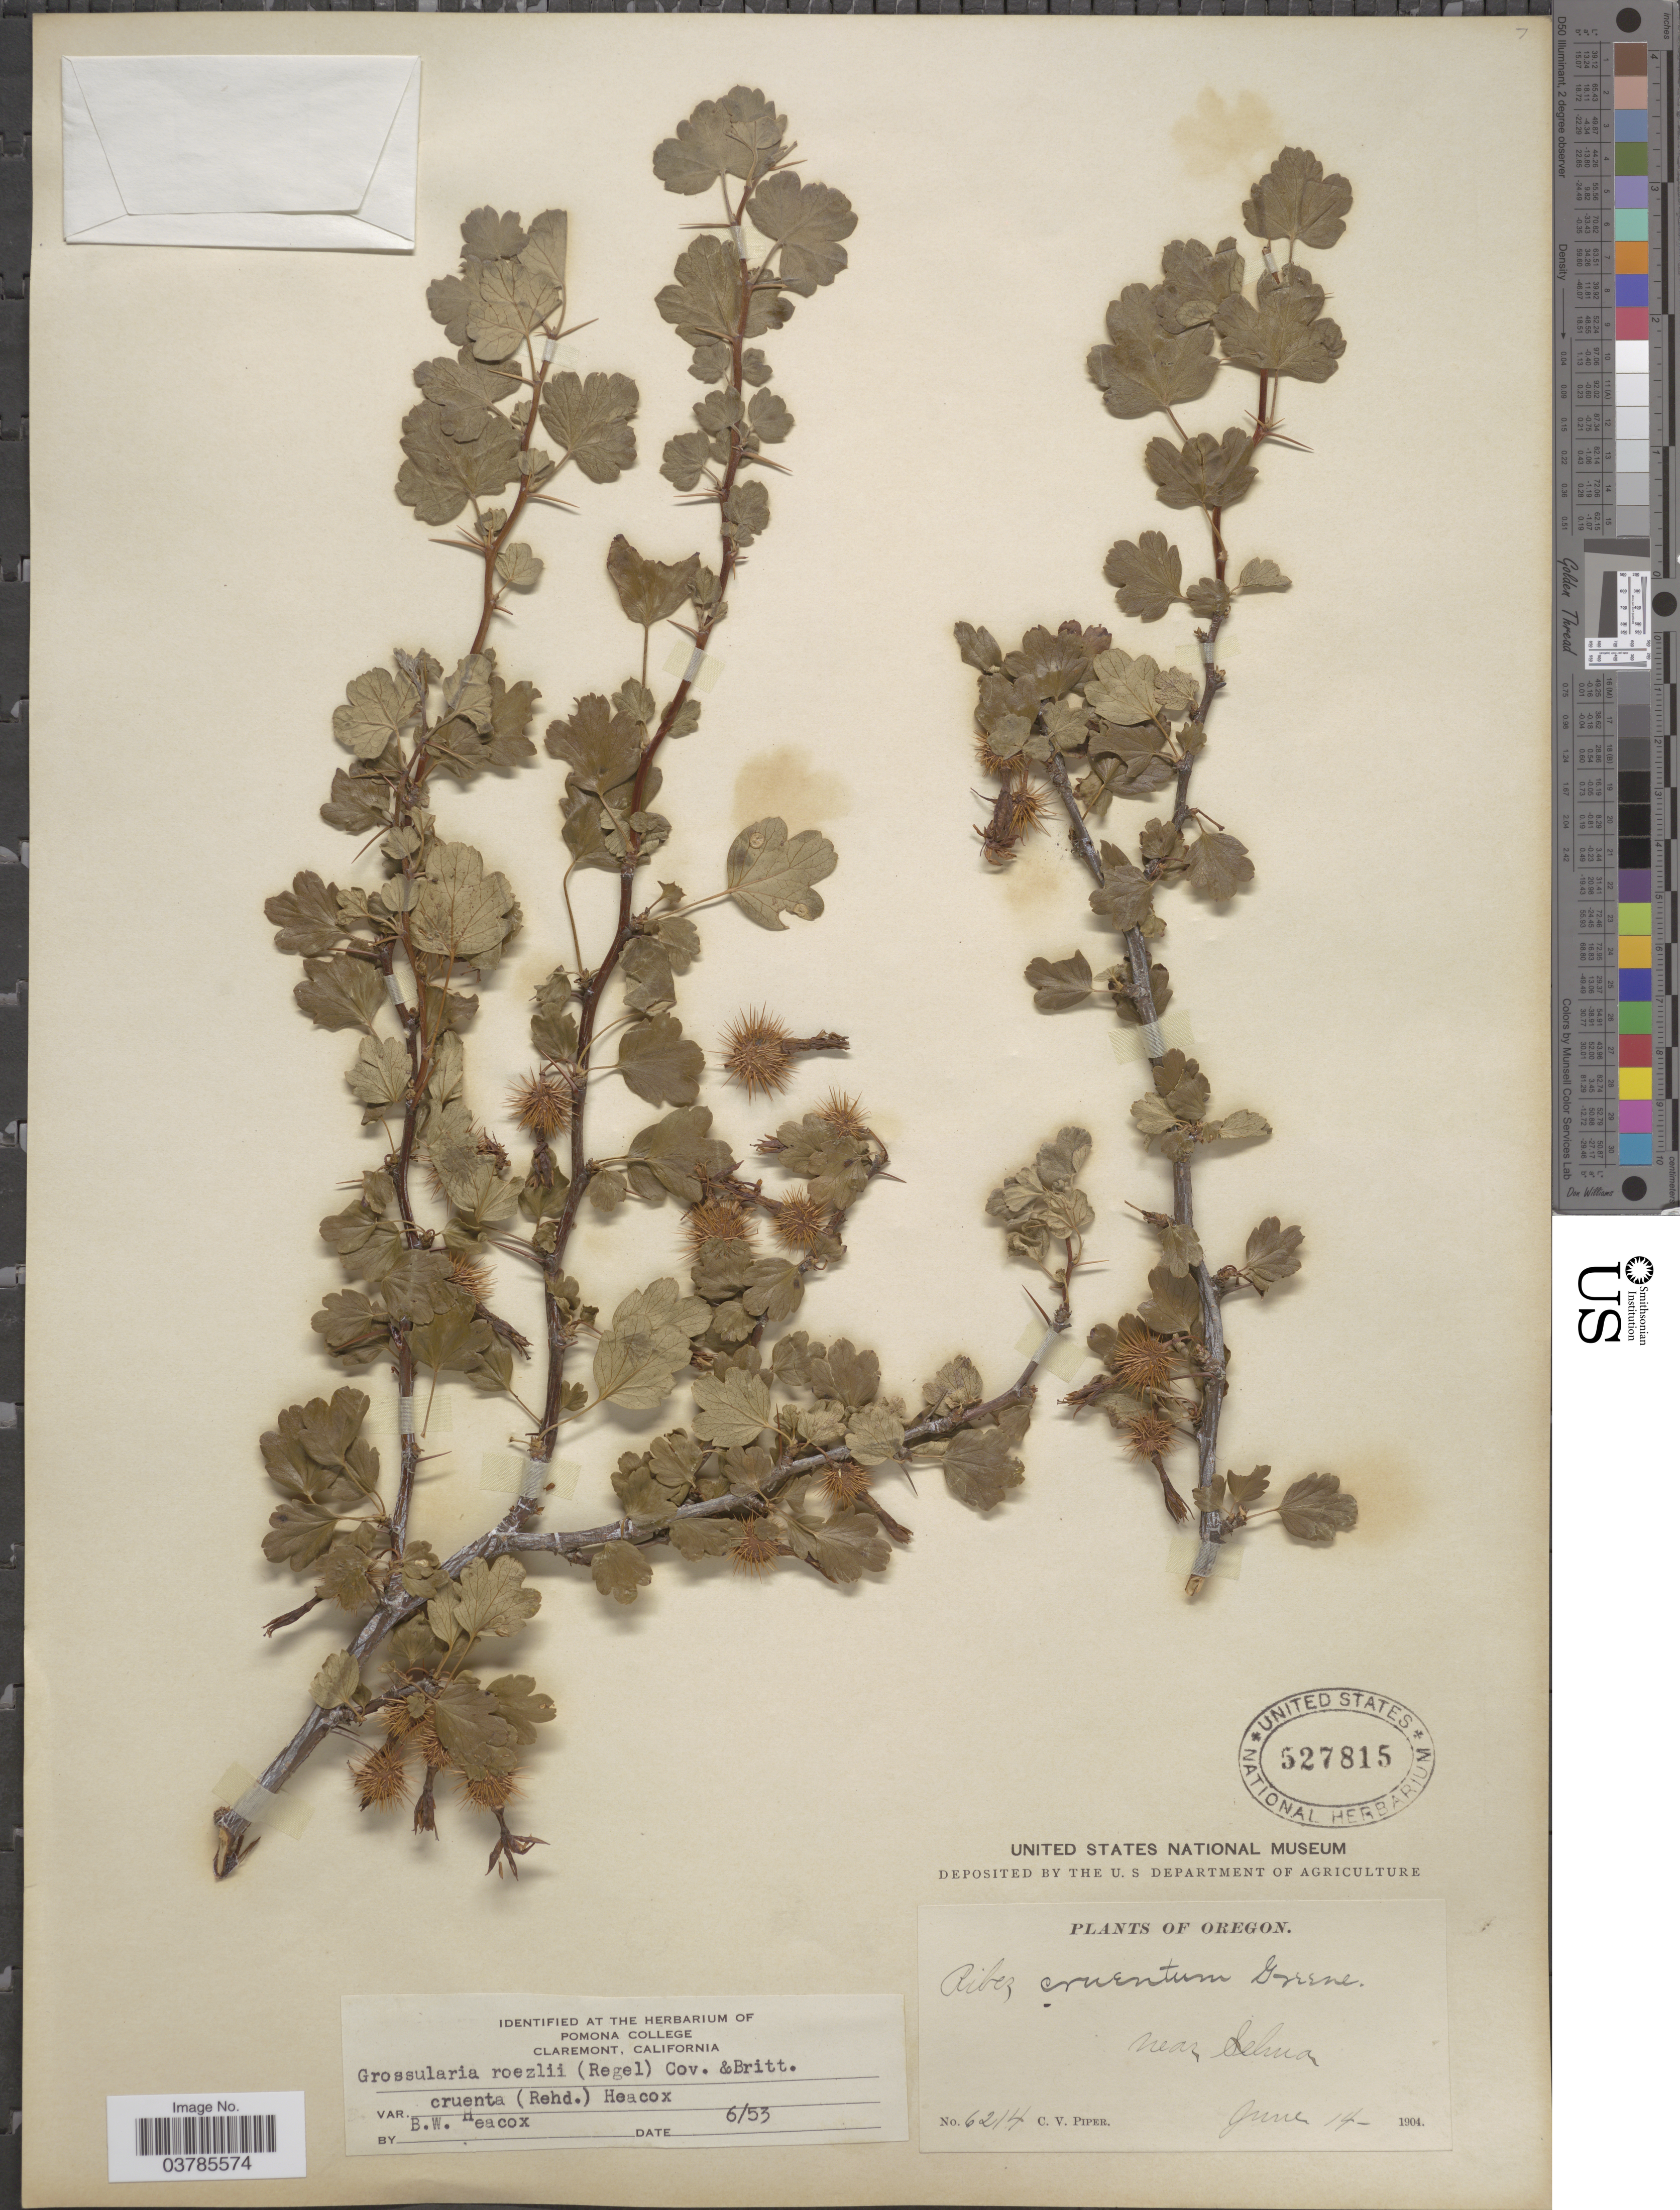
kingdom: Plantae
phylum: Tracheophyta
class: Magnoliopsida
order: Saxifragales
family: Grossulariaceae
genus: Ribes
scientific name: Ribes roezlii var. cruentum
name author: (Greene) Rehder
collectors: C. V. Piper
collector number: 6214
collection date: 1904-06-14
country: United States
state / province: Oregon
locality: Near Selma.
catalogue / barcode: US 527815